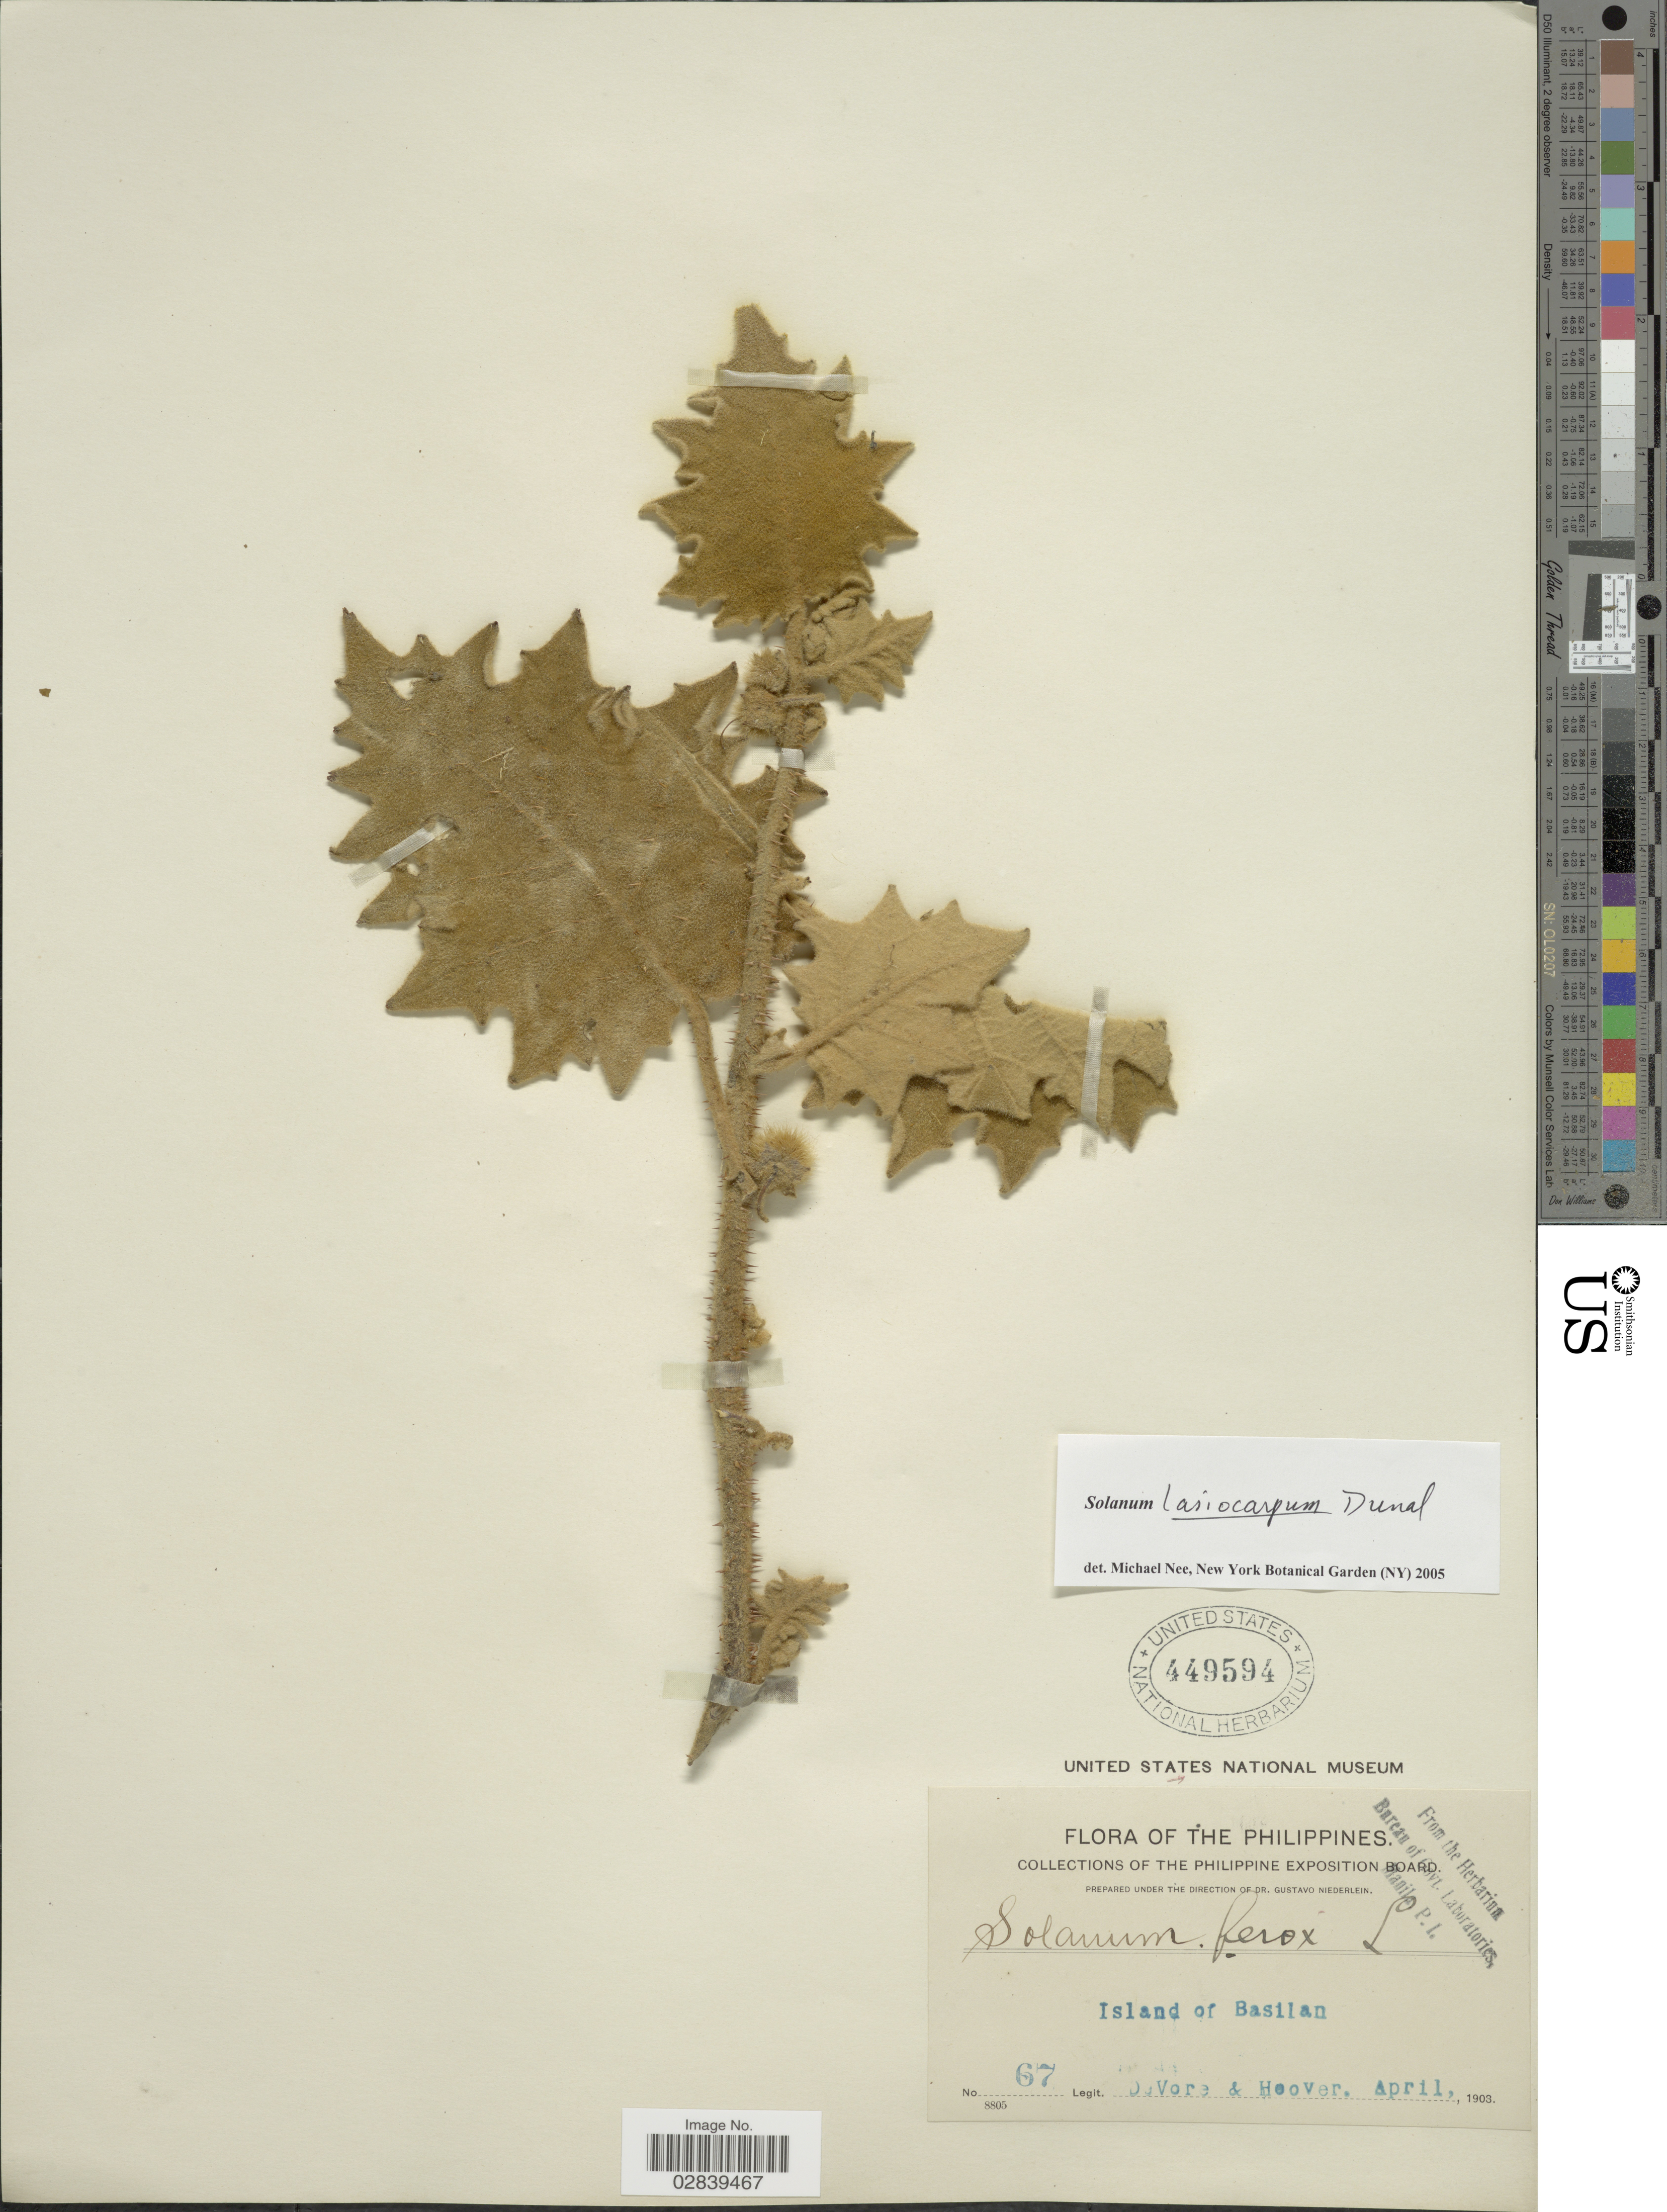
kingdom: Plantae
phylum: Tracheophyta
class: Magnoliopsida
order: Solanales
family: Solanaceae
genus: Solanum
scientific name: Solanum lasiocarpum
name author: Dunal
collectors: B. F. DeVore & -- Hoover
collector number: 67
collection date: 1903-04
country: Philippines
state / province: Muslim Mindanao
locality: Island of Basilan.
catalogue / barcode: US 449594